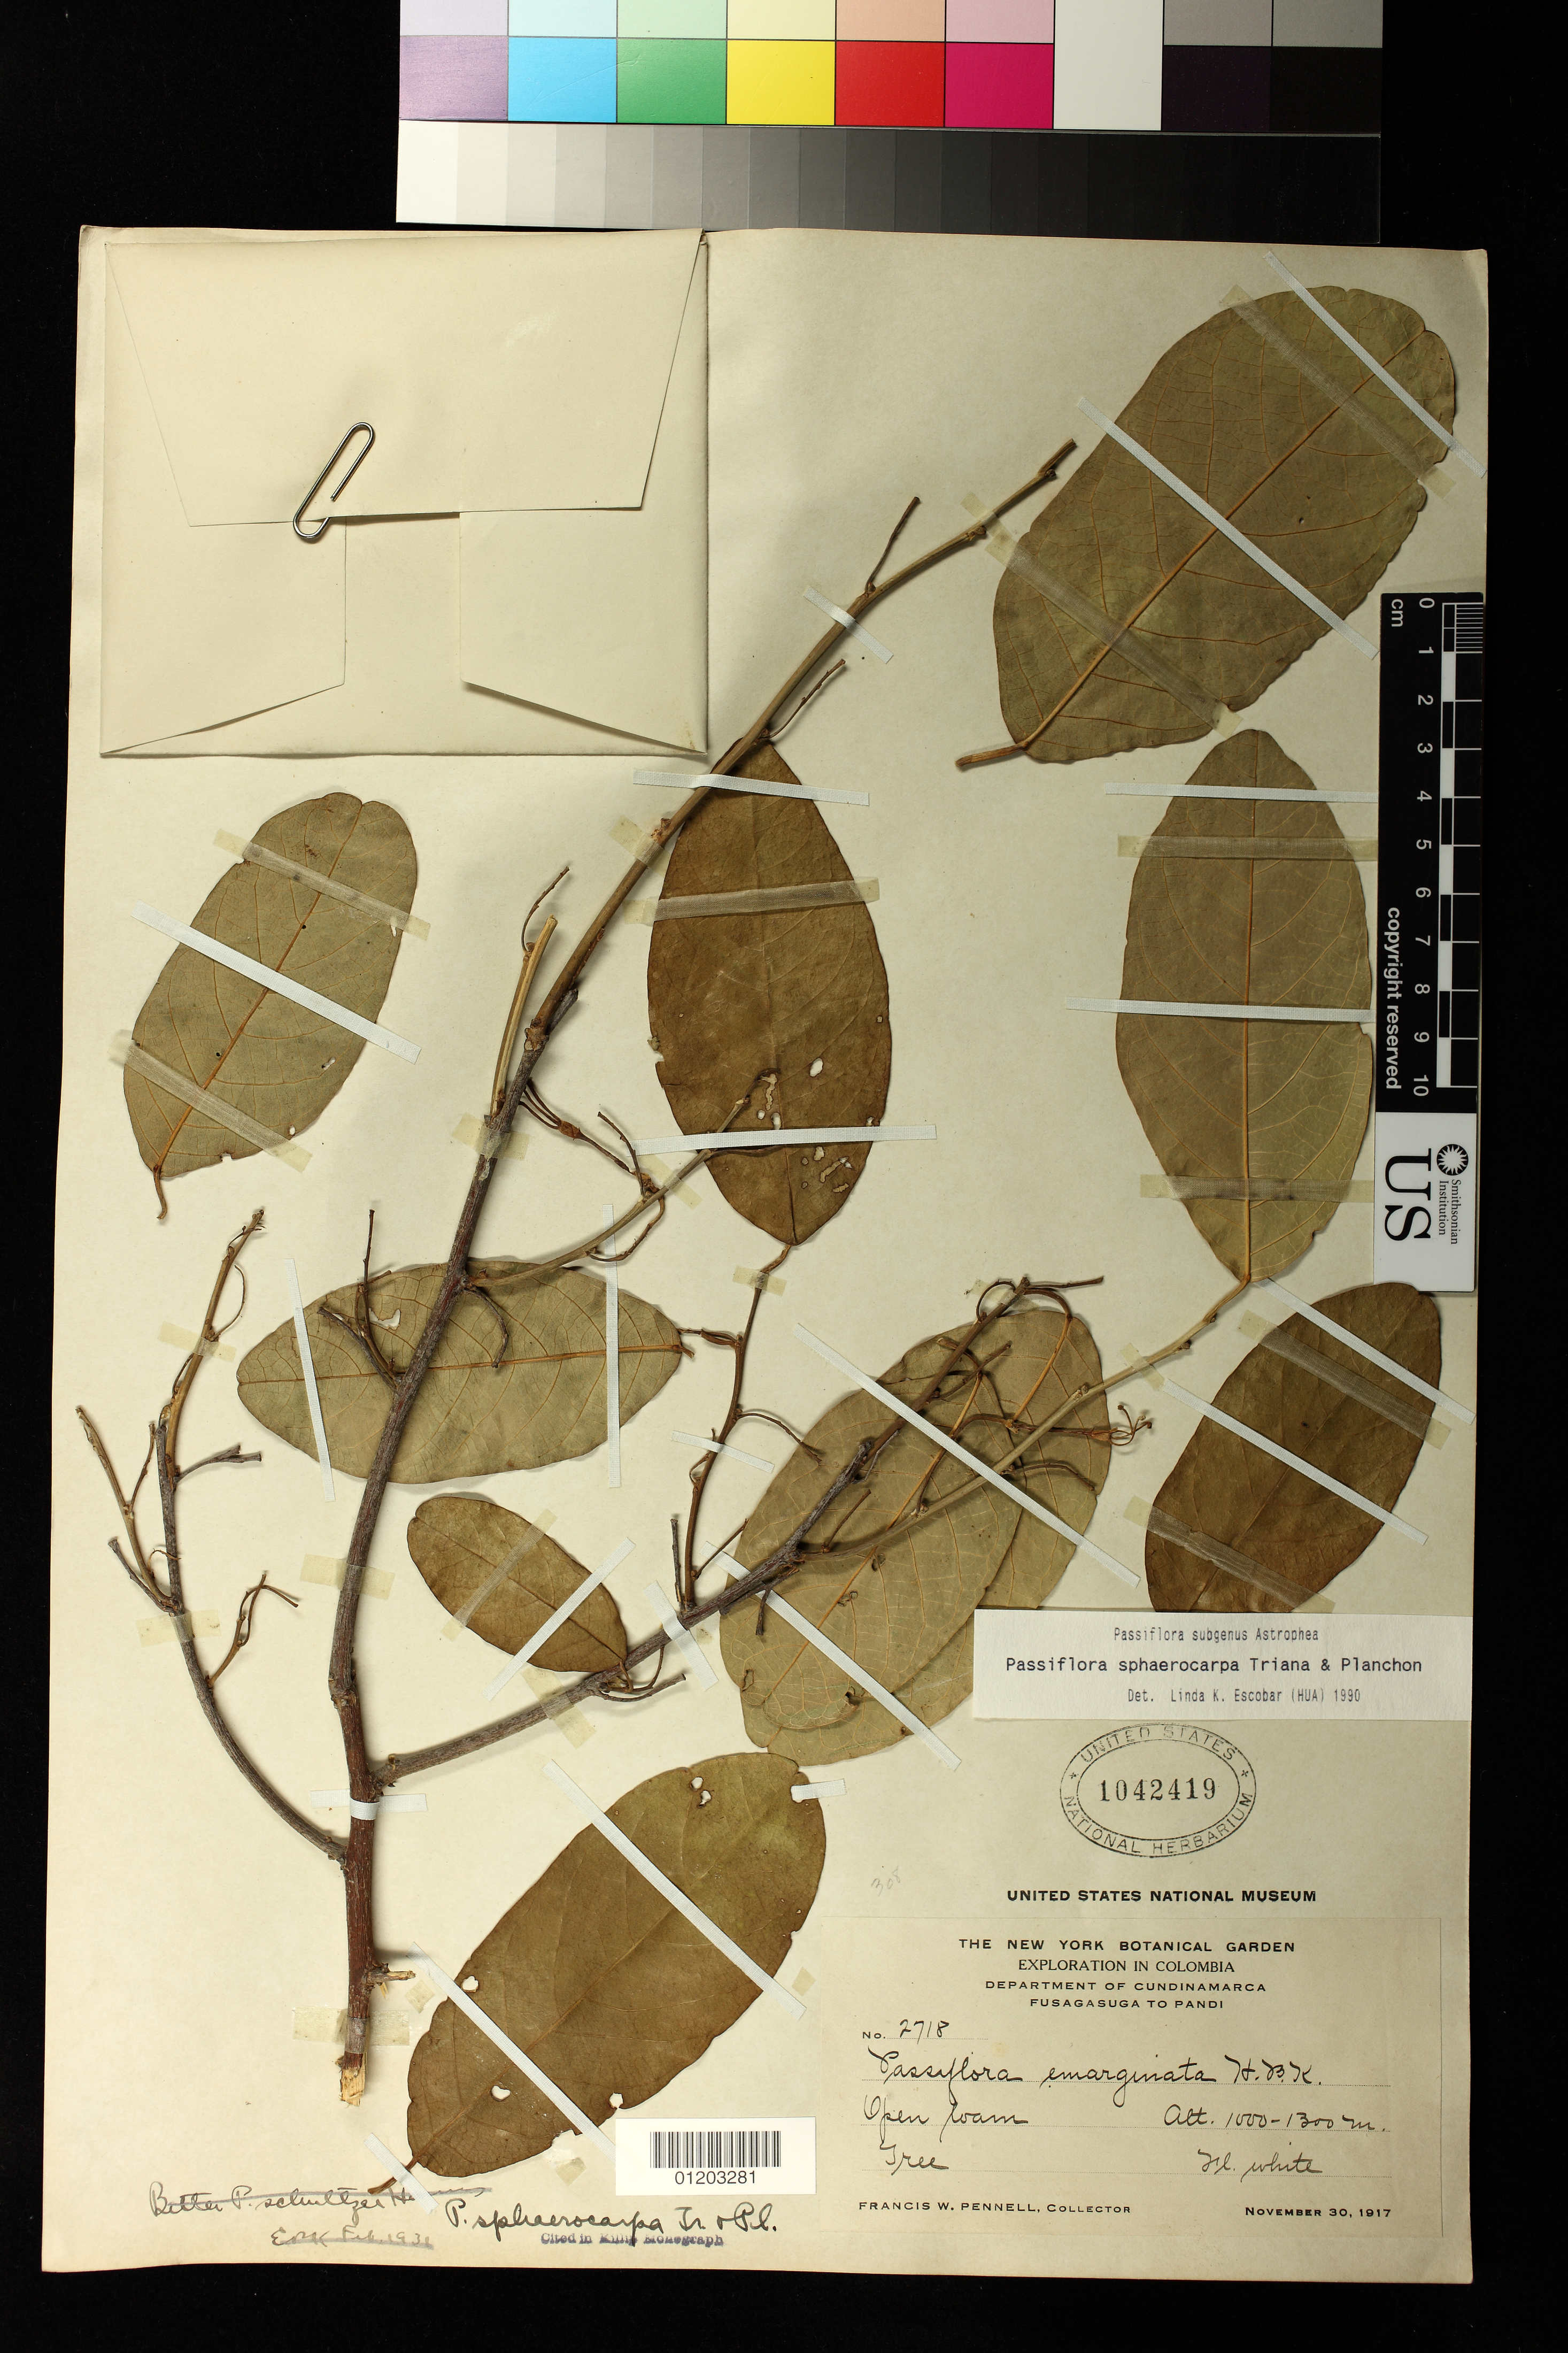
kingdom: Plantae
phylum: Tracheophyta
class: Magnoliopsida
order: Malpighiales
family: Passifloraceae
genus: Passiflora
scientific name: Passiflora sphaerocarpa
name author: Triana & Planch.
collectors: F. W. Pennell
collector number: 2718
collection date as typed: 30 Nov 1917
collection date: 1917-11-30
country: Colombia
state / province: Cundinamarca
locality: Fusagasugá to Pandi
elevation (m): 1000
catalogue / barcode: US 1042419